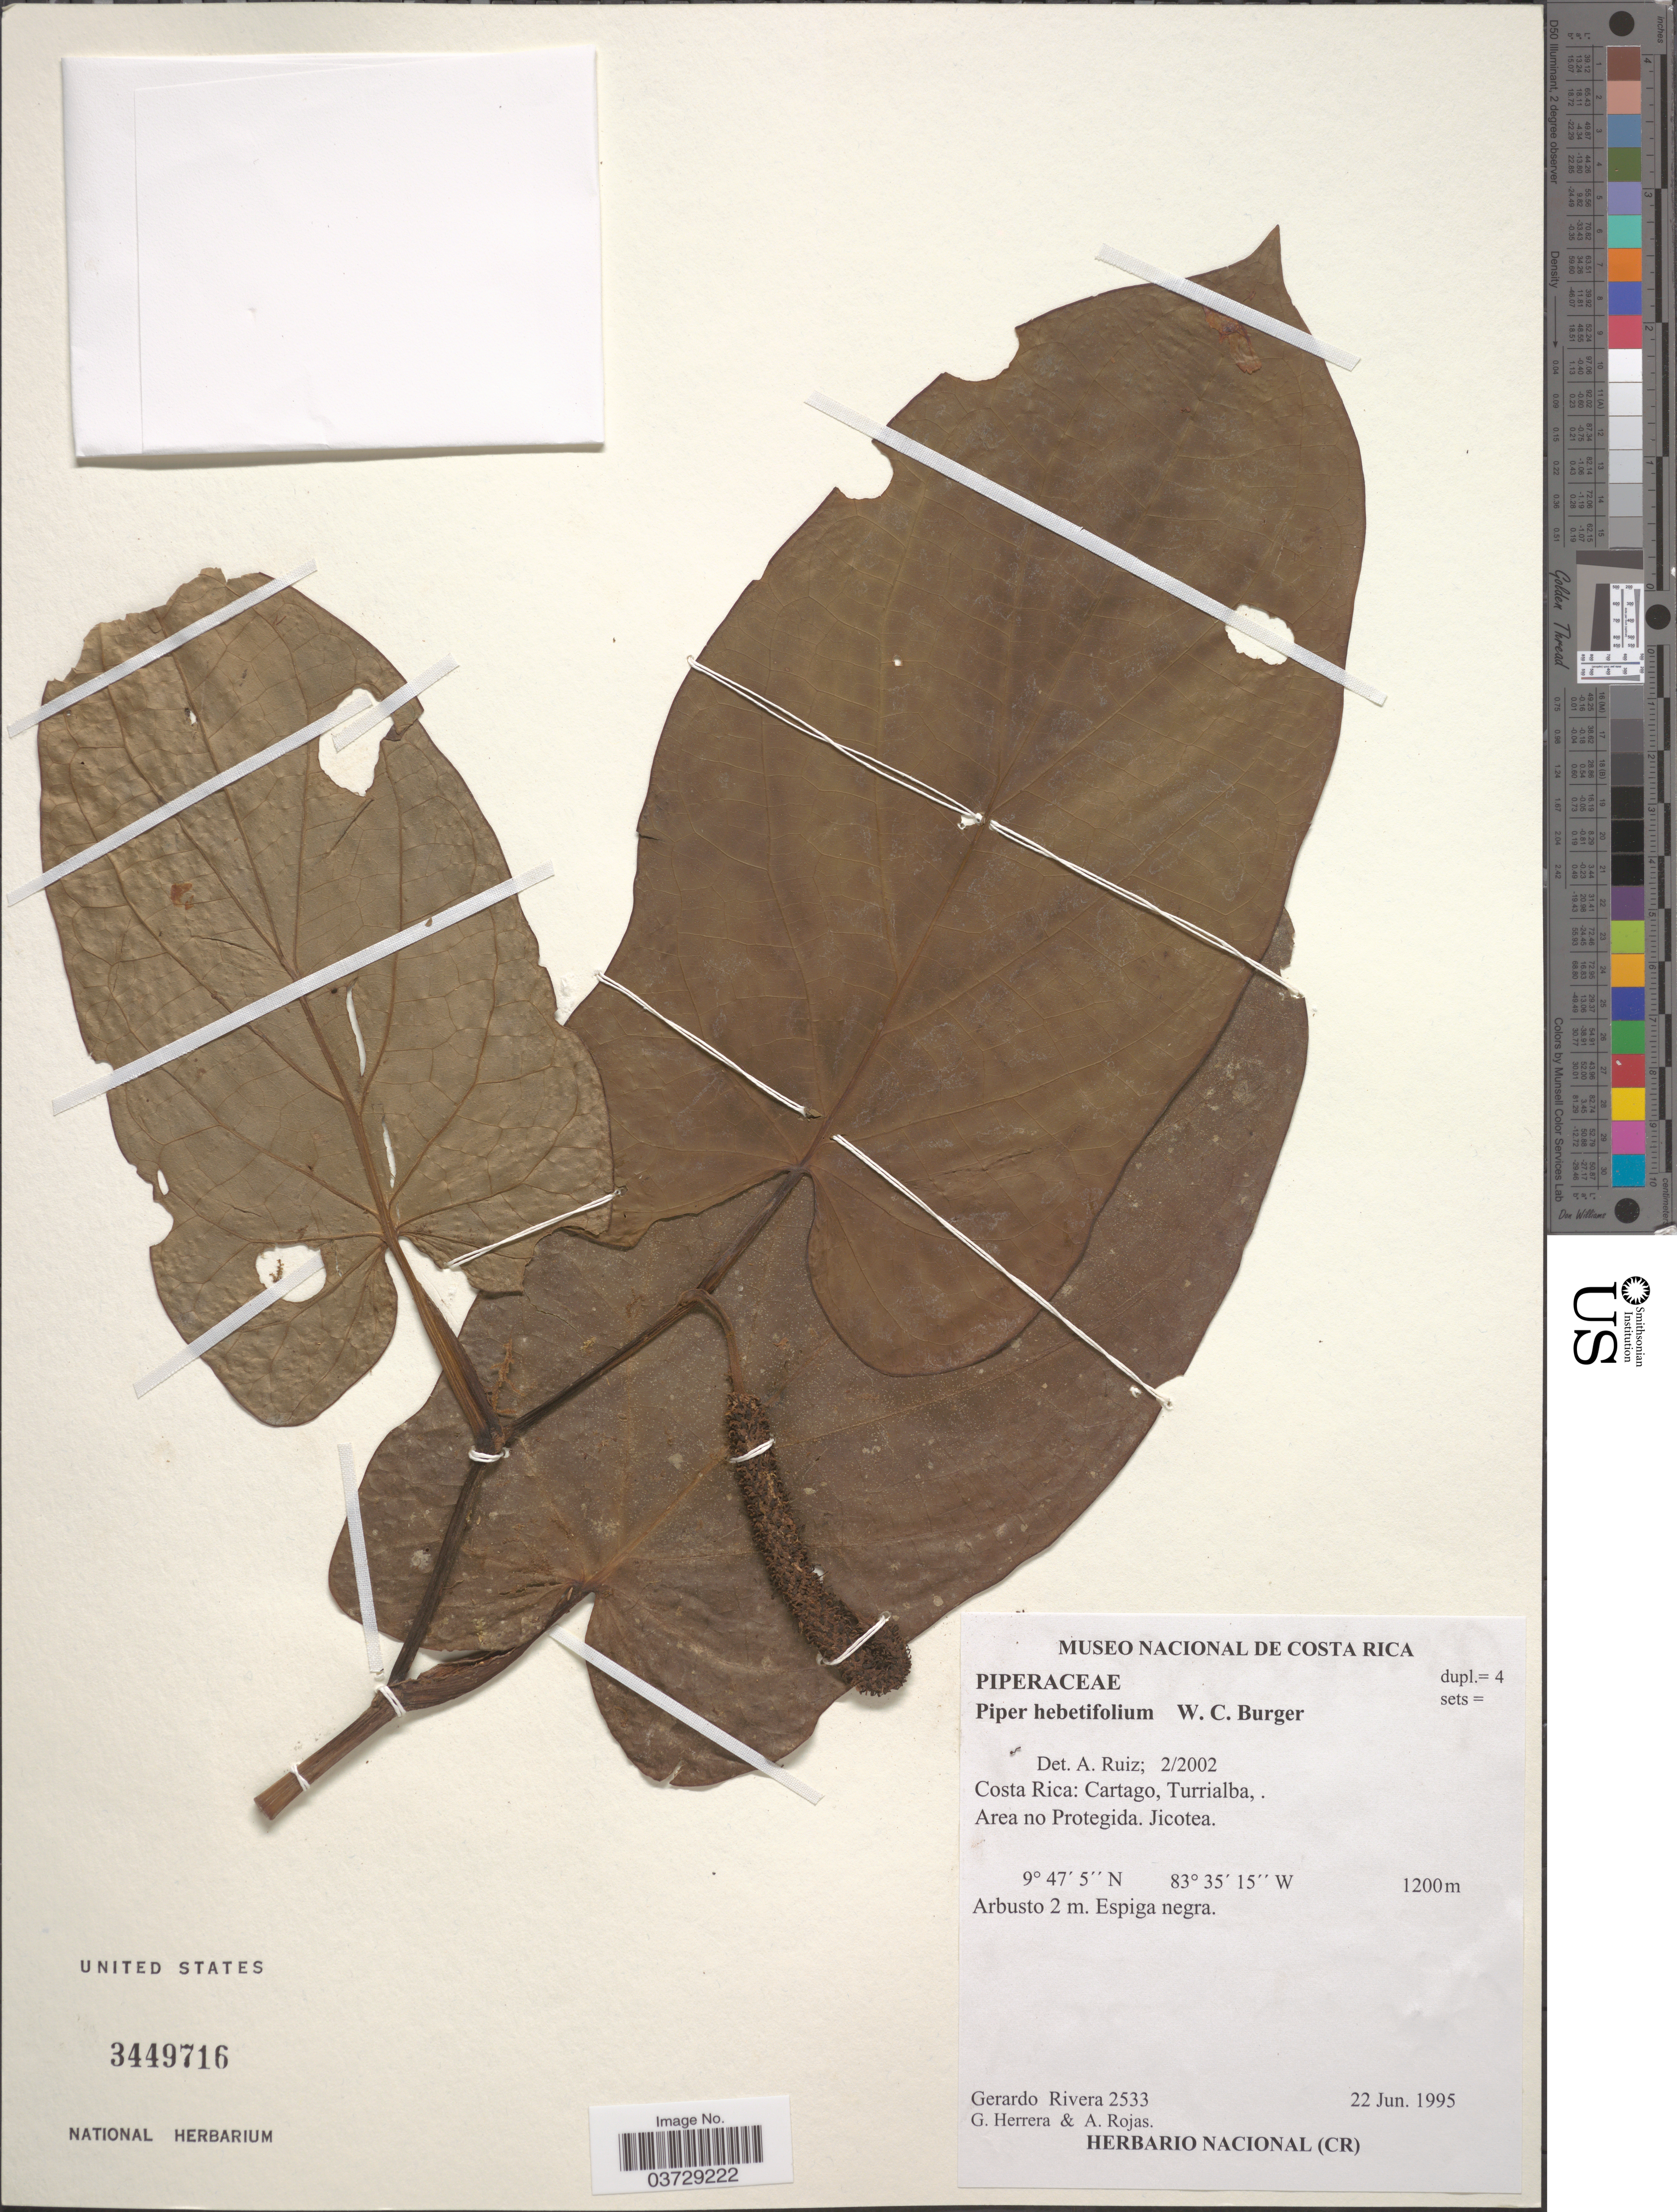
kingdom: Plantae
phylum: Tracheophyta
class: Magnoliopsida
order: Piperales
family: Piperaceae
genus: Piper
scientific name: Piper hebetifolium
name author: W.C. Burger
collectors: G. Rivera, G. Herrera & A. Rojas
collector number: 2533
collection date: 1995-06-22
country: Costa Rica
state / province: Cartago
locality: Turrialba, Area no Protegida. Jicotea.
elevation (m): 1200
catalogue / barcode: US 3449716